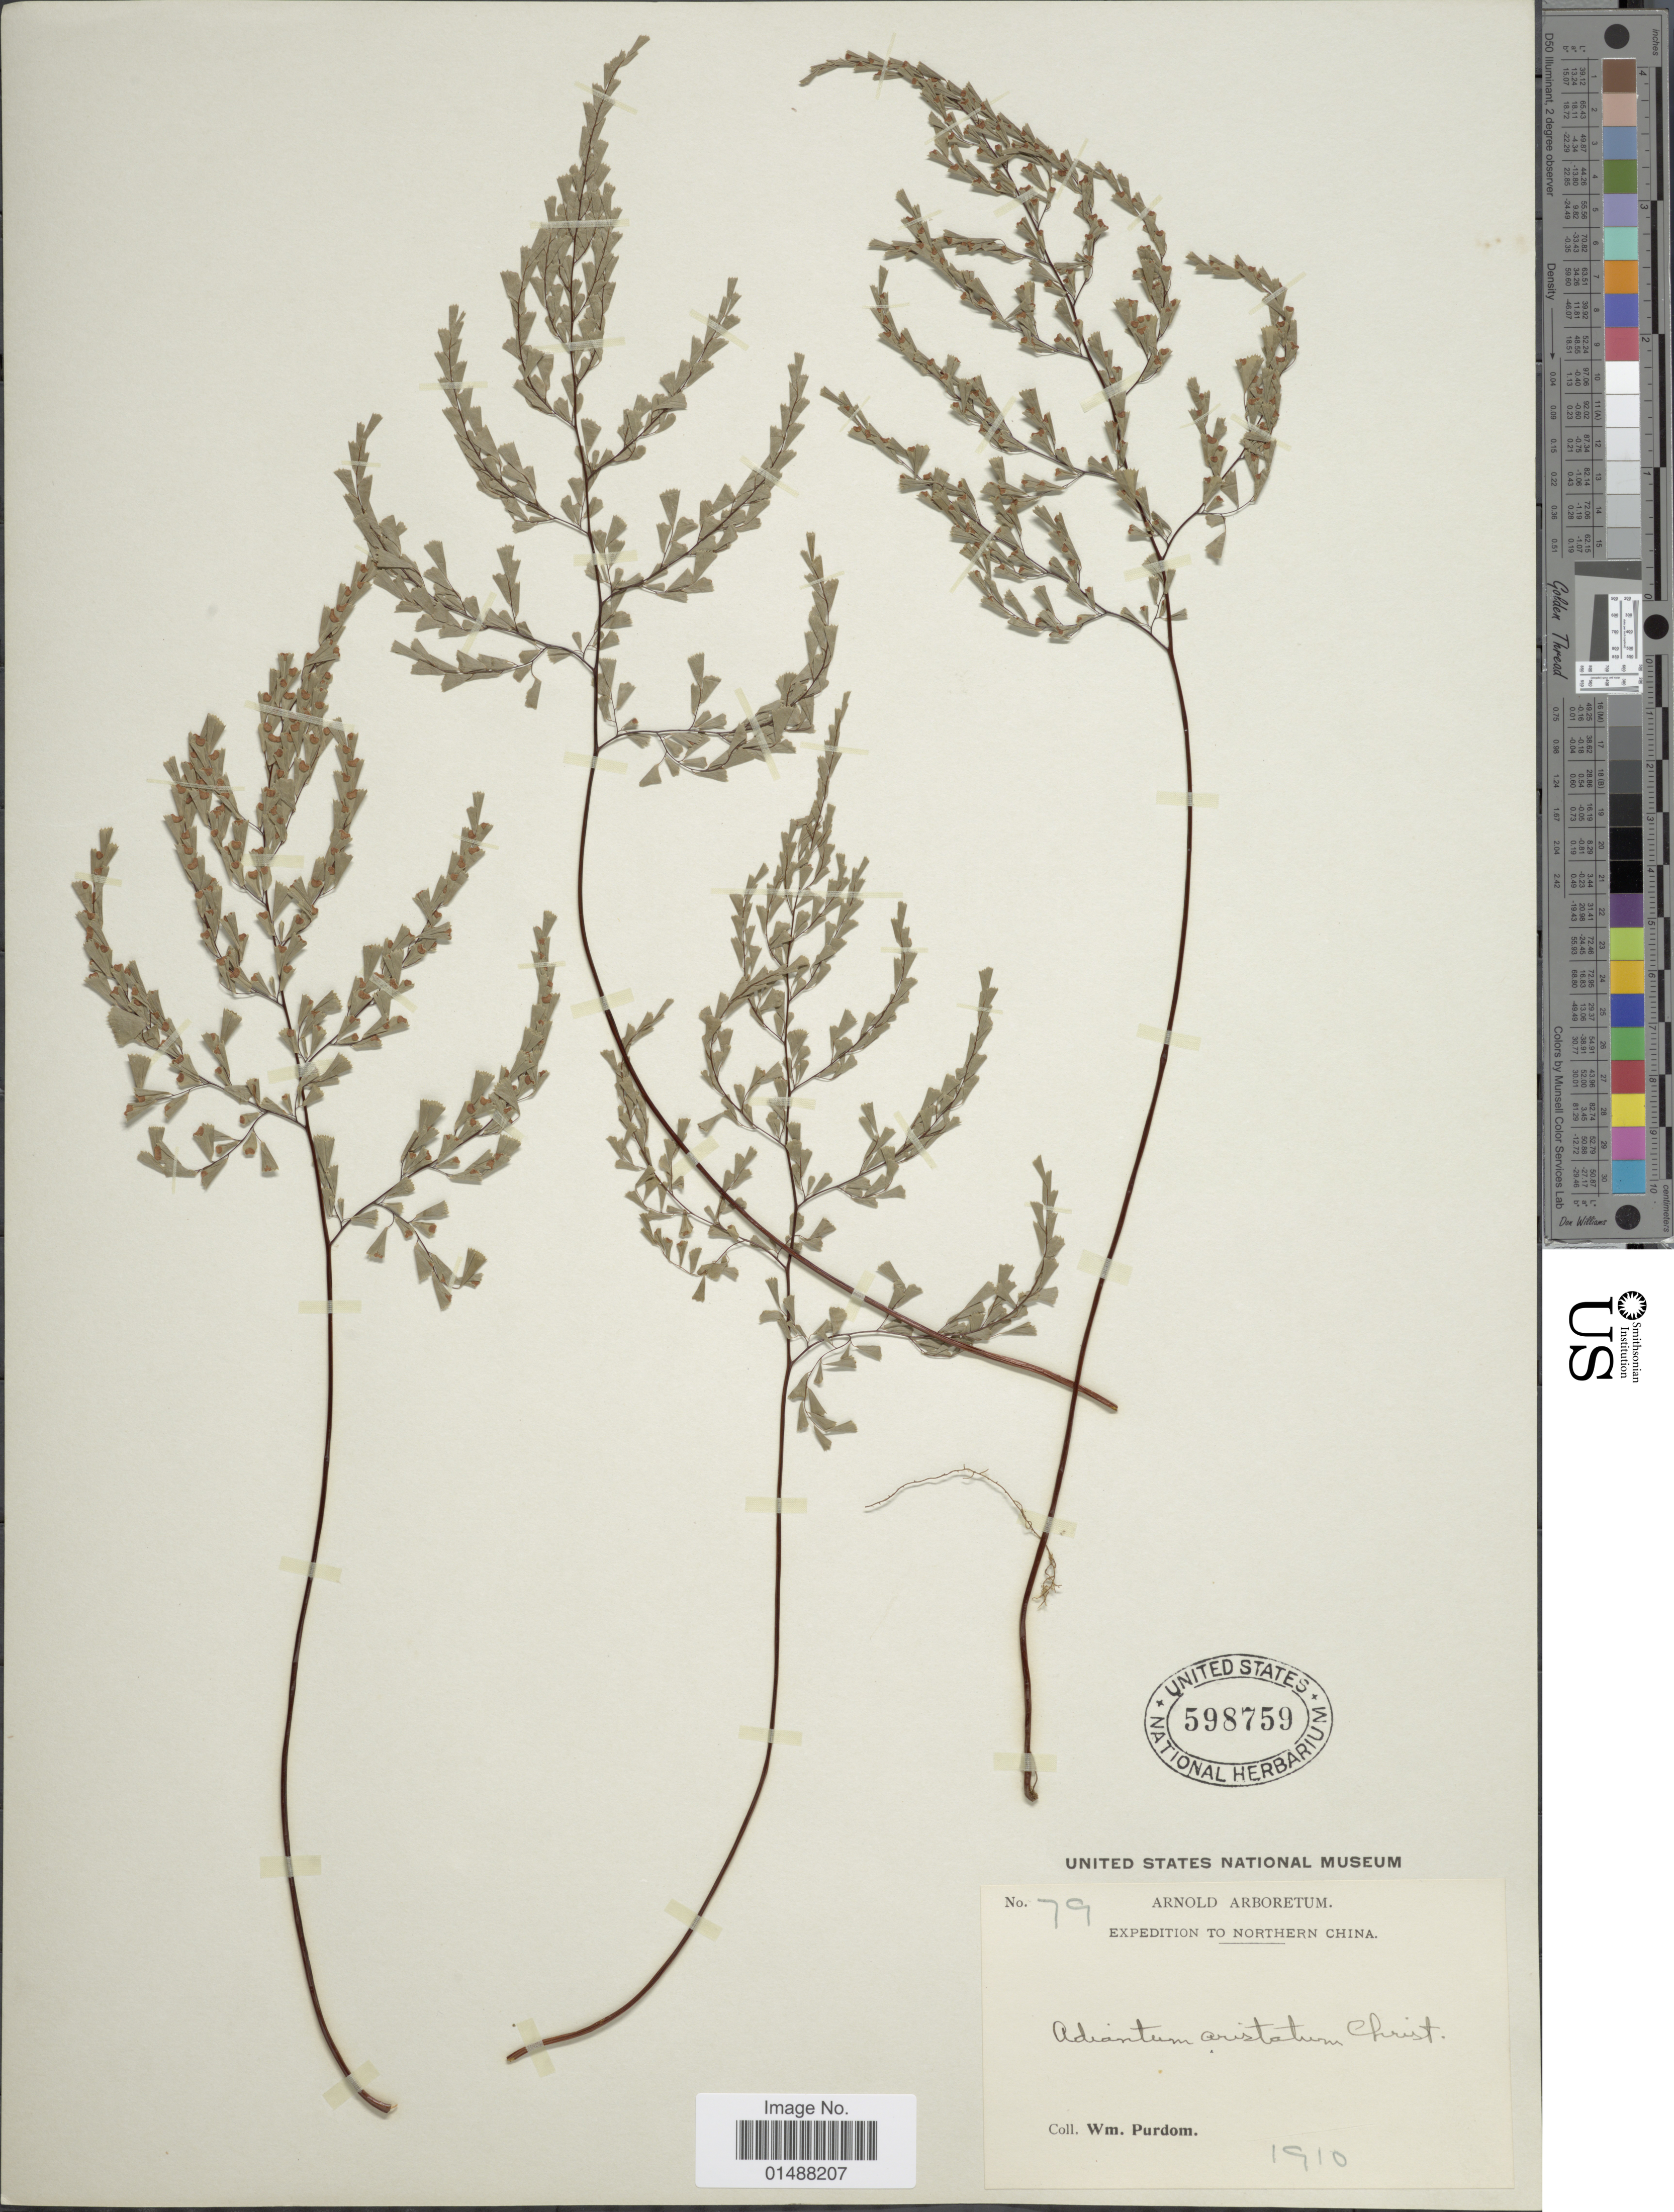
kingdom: Plantae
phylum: Tracheophyta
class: Polypodiopsida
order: Polypodiales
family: Pteridaceae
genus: Adiantum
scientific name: Adiantum aristatum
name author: Christ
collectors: W. Purdom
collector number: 79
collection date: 1910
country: China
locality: Northern China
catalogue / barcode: US 598759